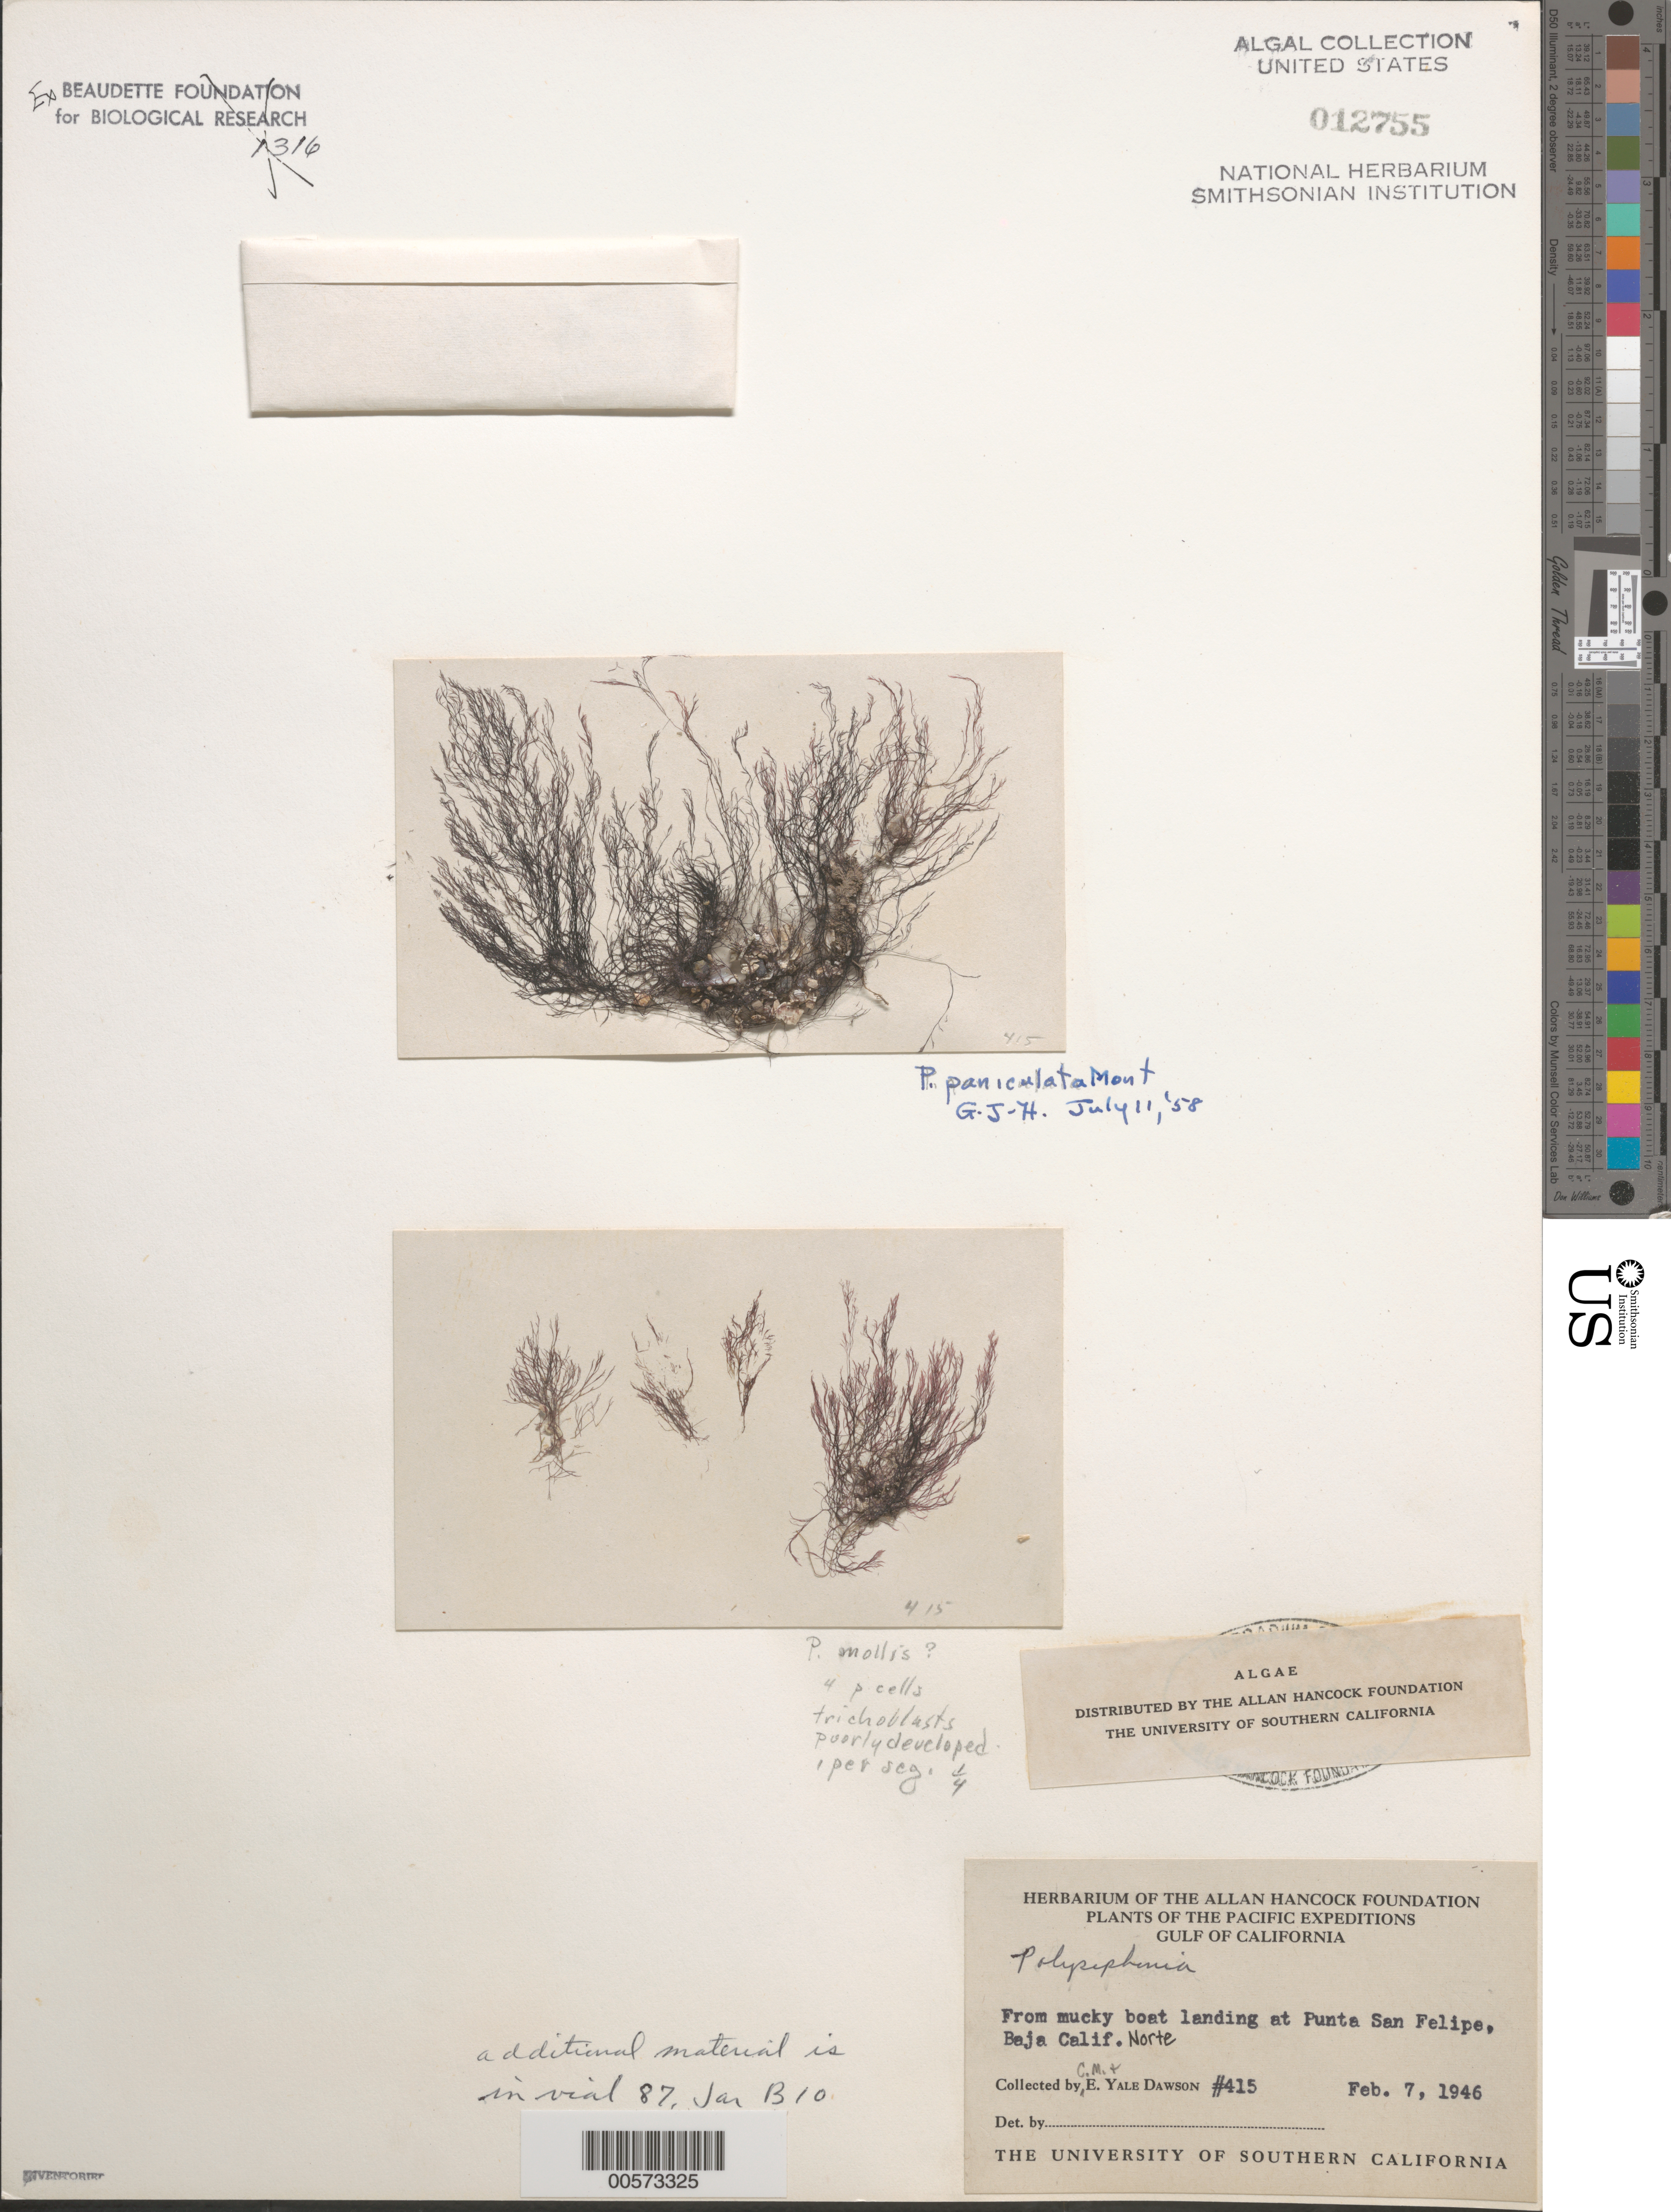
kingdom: Plantae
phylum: Rhodophyta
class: Florideophyceae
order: Ceramiales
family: Rhodomelaceae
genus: Eutrichosiphonia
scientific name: Eutrichosiphonia paniculata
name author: (Mont.) D.E.Bustamante & T.O. Cho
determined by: Algae name updating Project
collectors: C. M. Dawson & E. Y. Dawson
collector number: EYD 415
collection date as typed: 07 Feb 1946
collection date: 1946-02-07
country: Mexico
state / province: Baja California Norte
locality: Punta San Felipe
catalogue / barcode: US 12755